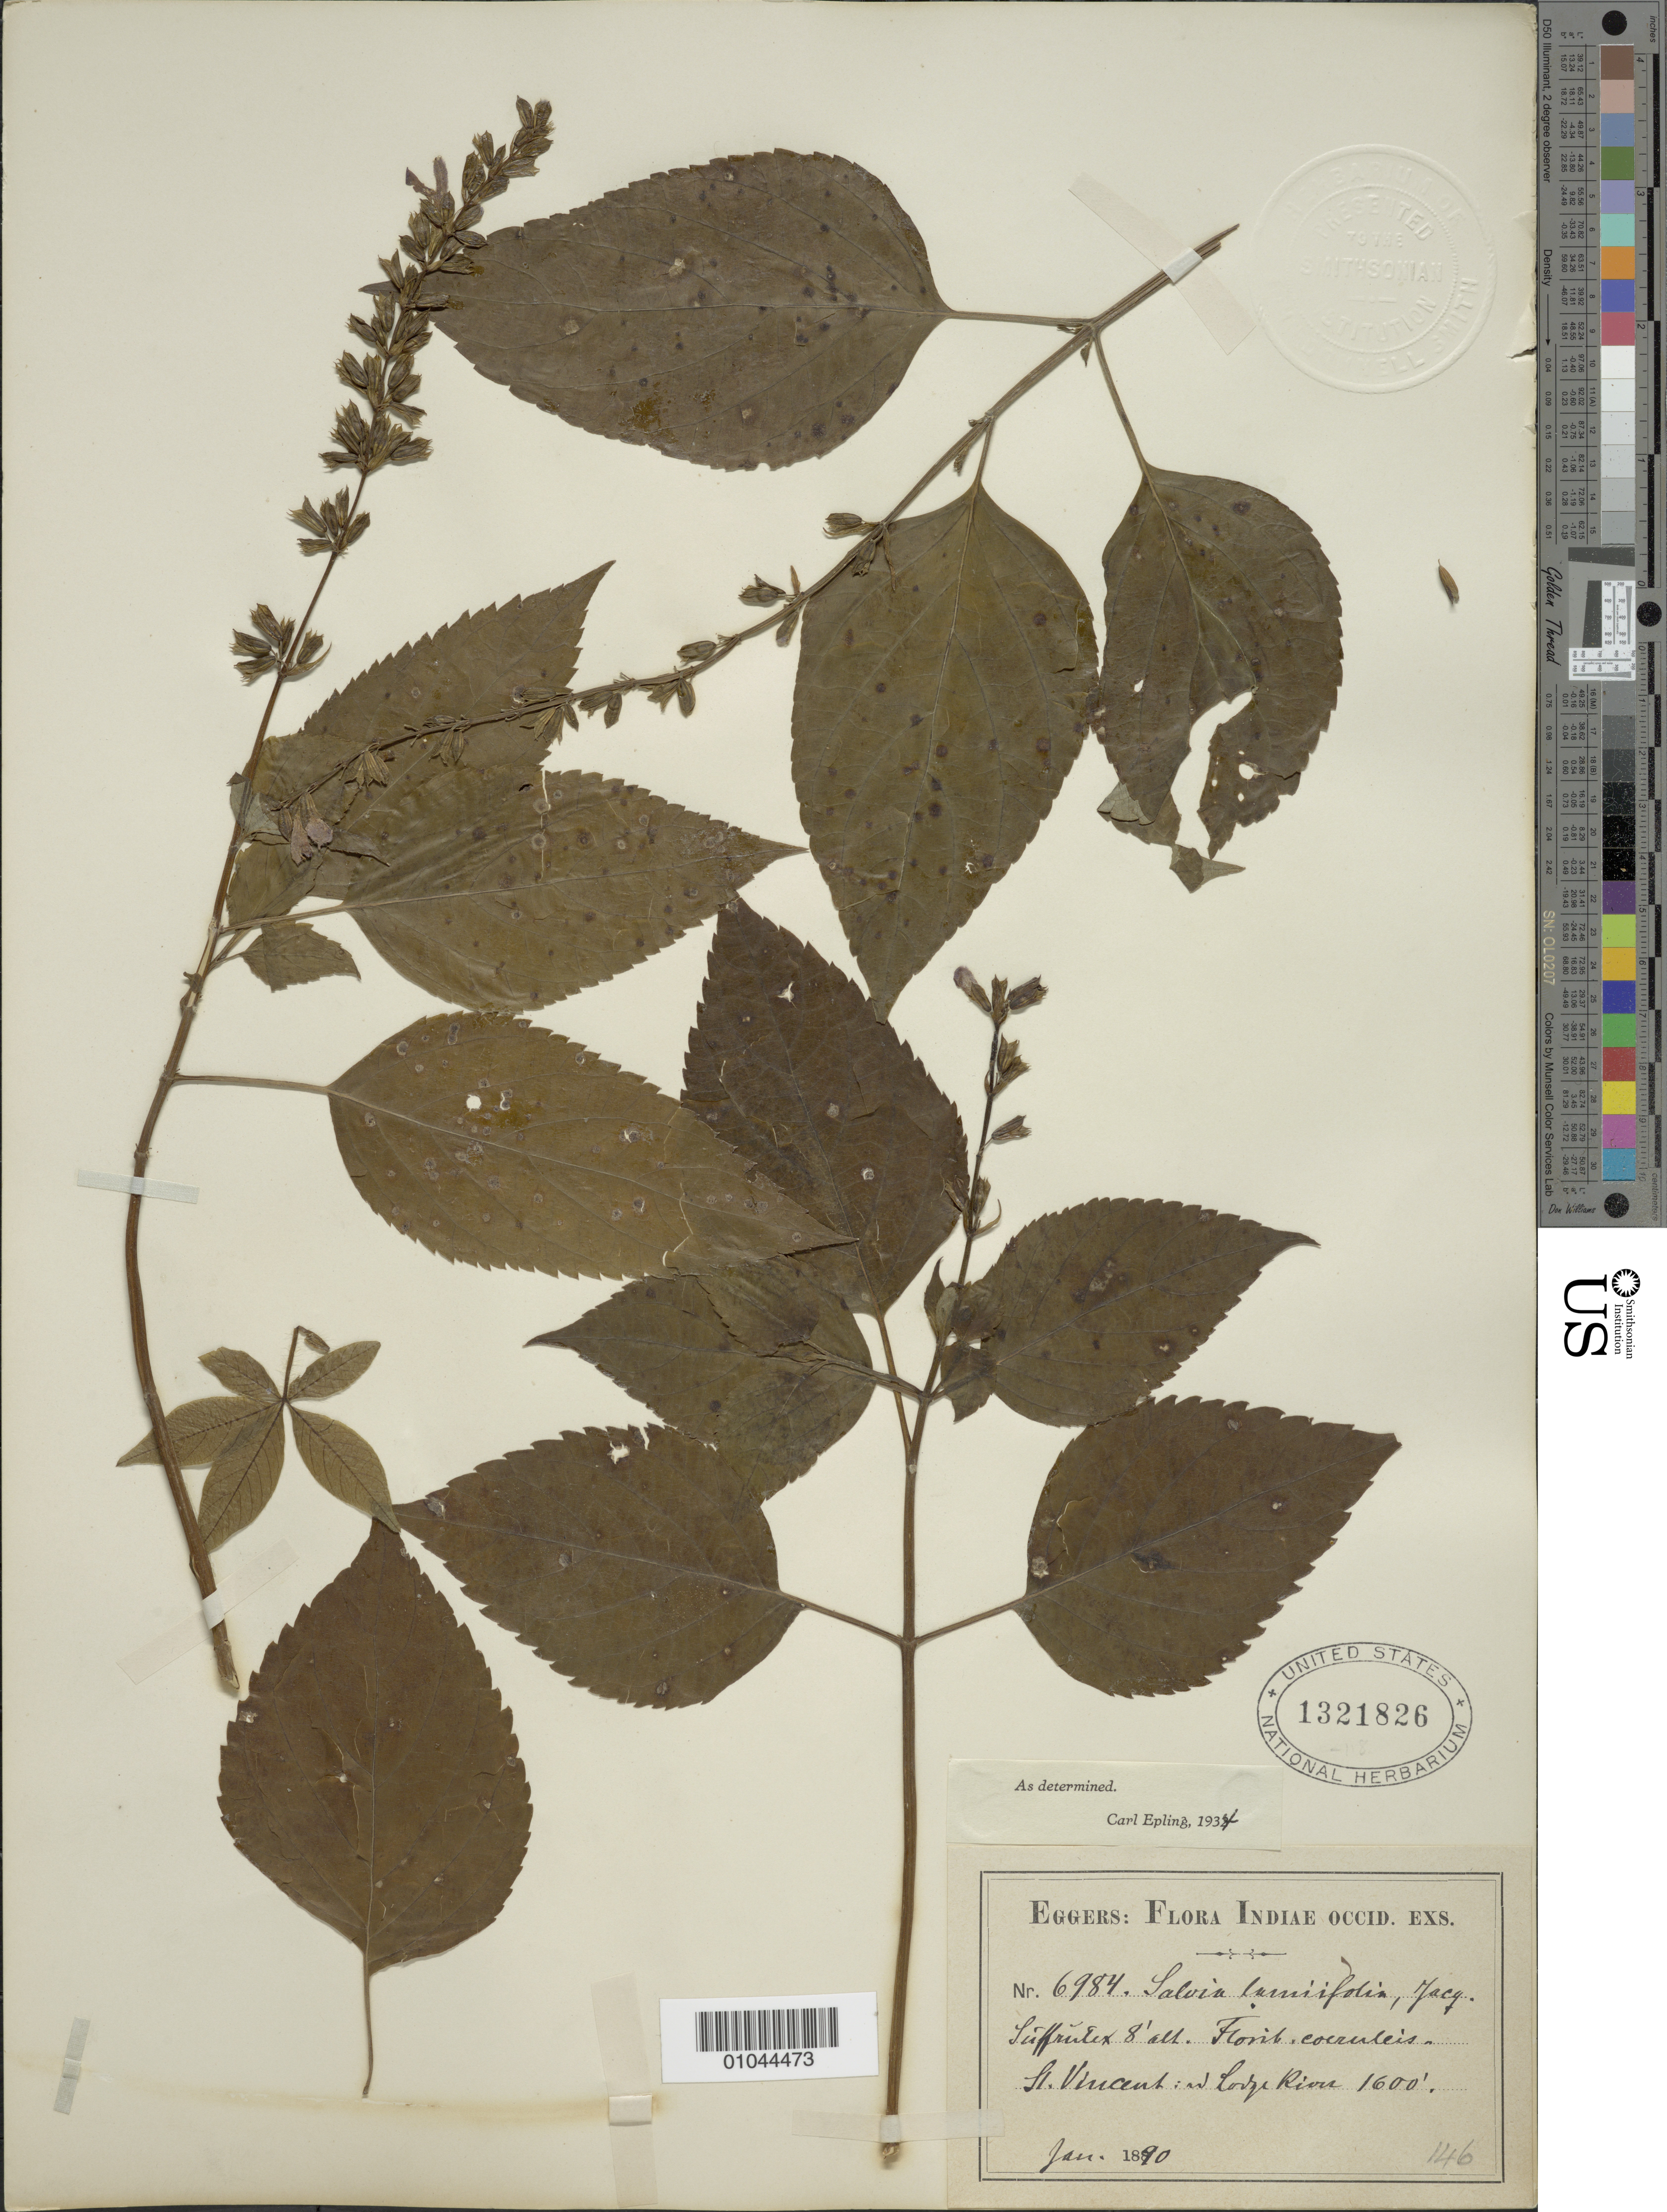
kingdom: Plantae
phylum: Tracheophyta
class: Magnoliopsida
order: Lamiales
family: Lamiaceae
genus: Salvia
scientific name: Salvia lamiifolia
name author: Jacq.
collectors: H. F. A. von Eggers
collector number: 146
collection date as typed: Jan 1890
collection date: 1890-01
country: St. Vincent - Grenadines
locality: in Gorge River. 1600'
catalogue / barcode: US 1321826